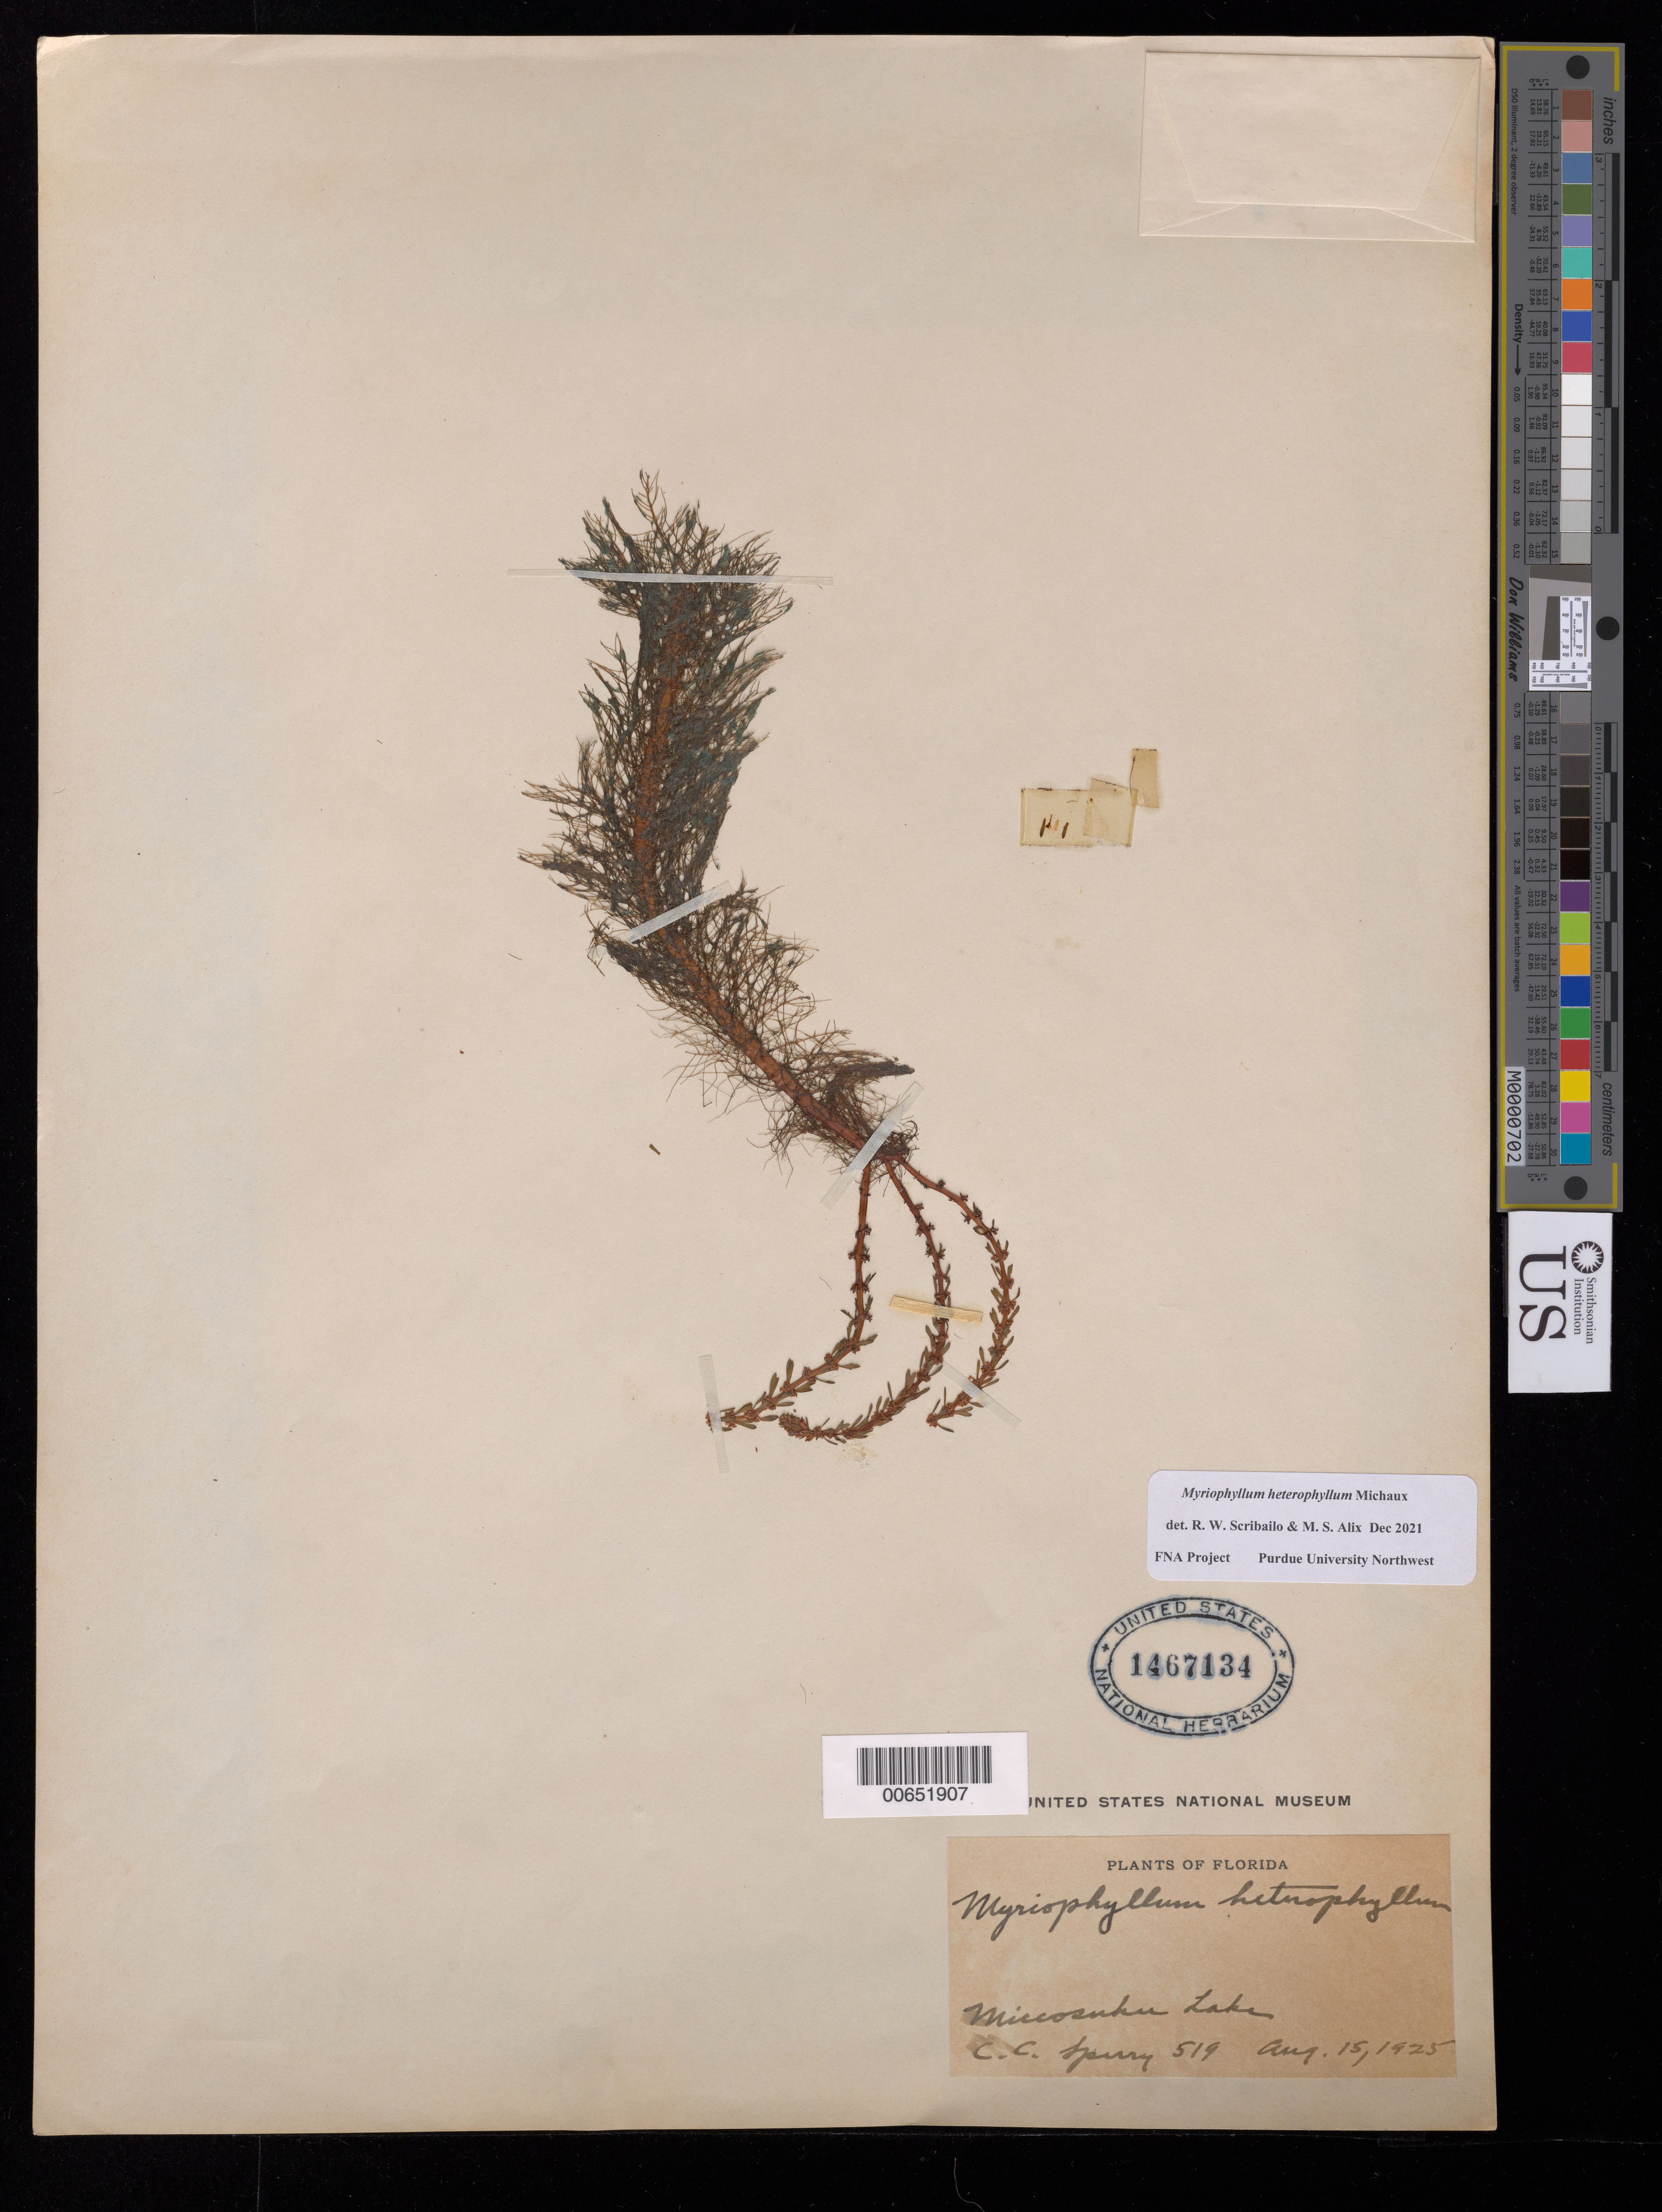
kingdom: Plantae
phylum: Tracheophyta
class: Magnoliopsida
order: Saxifragales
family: Haloragaceae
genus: Myriophyllum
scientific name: Myriophyllum heterophyllum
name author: Michx.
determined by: Scribailo, R. W.; Alix, M. S.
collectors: C. Spury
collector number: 519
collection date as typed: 15 Aug 1925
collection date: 1925-08-15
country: United States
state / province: Florida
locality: Miccosuku Lake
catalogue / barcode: US 1467134